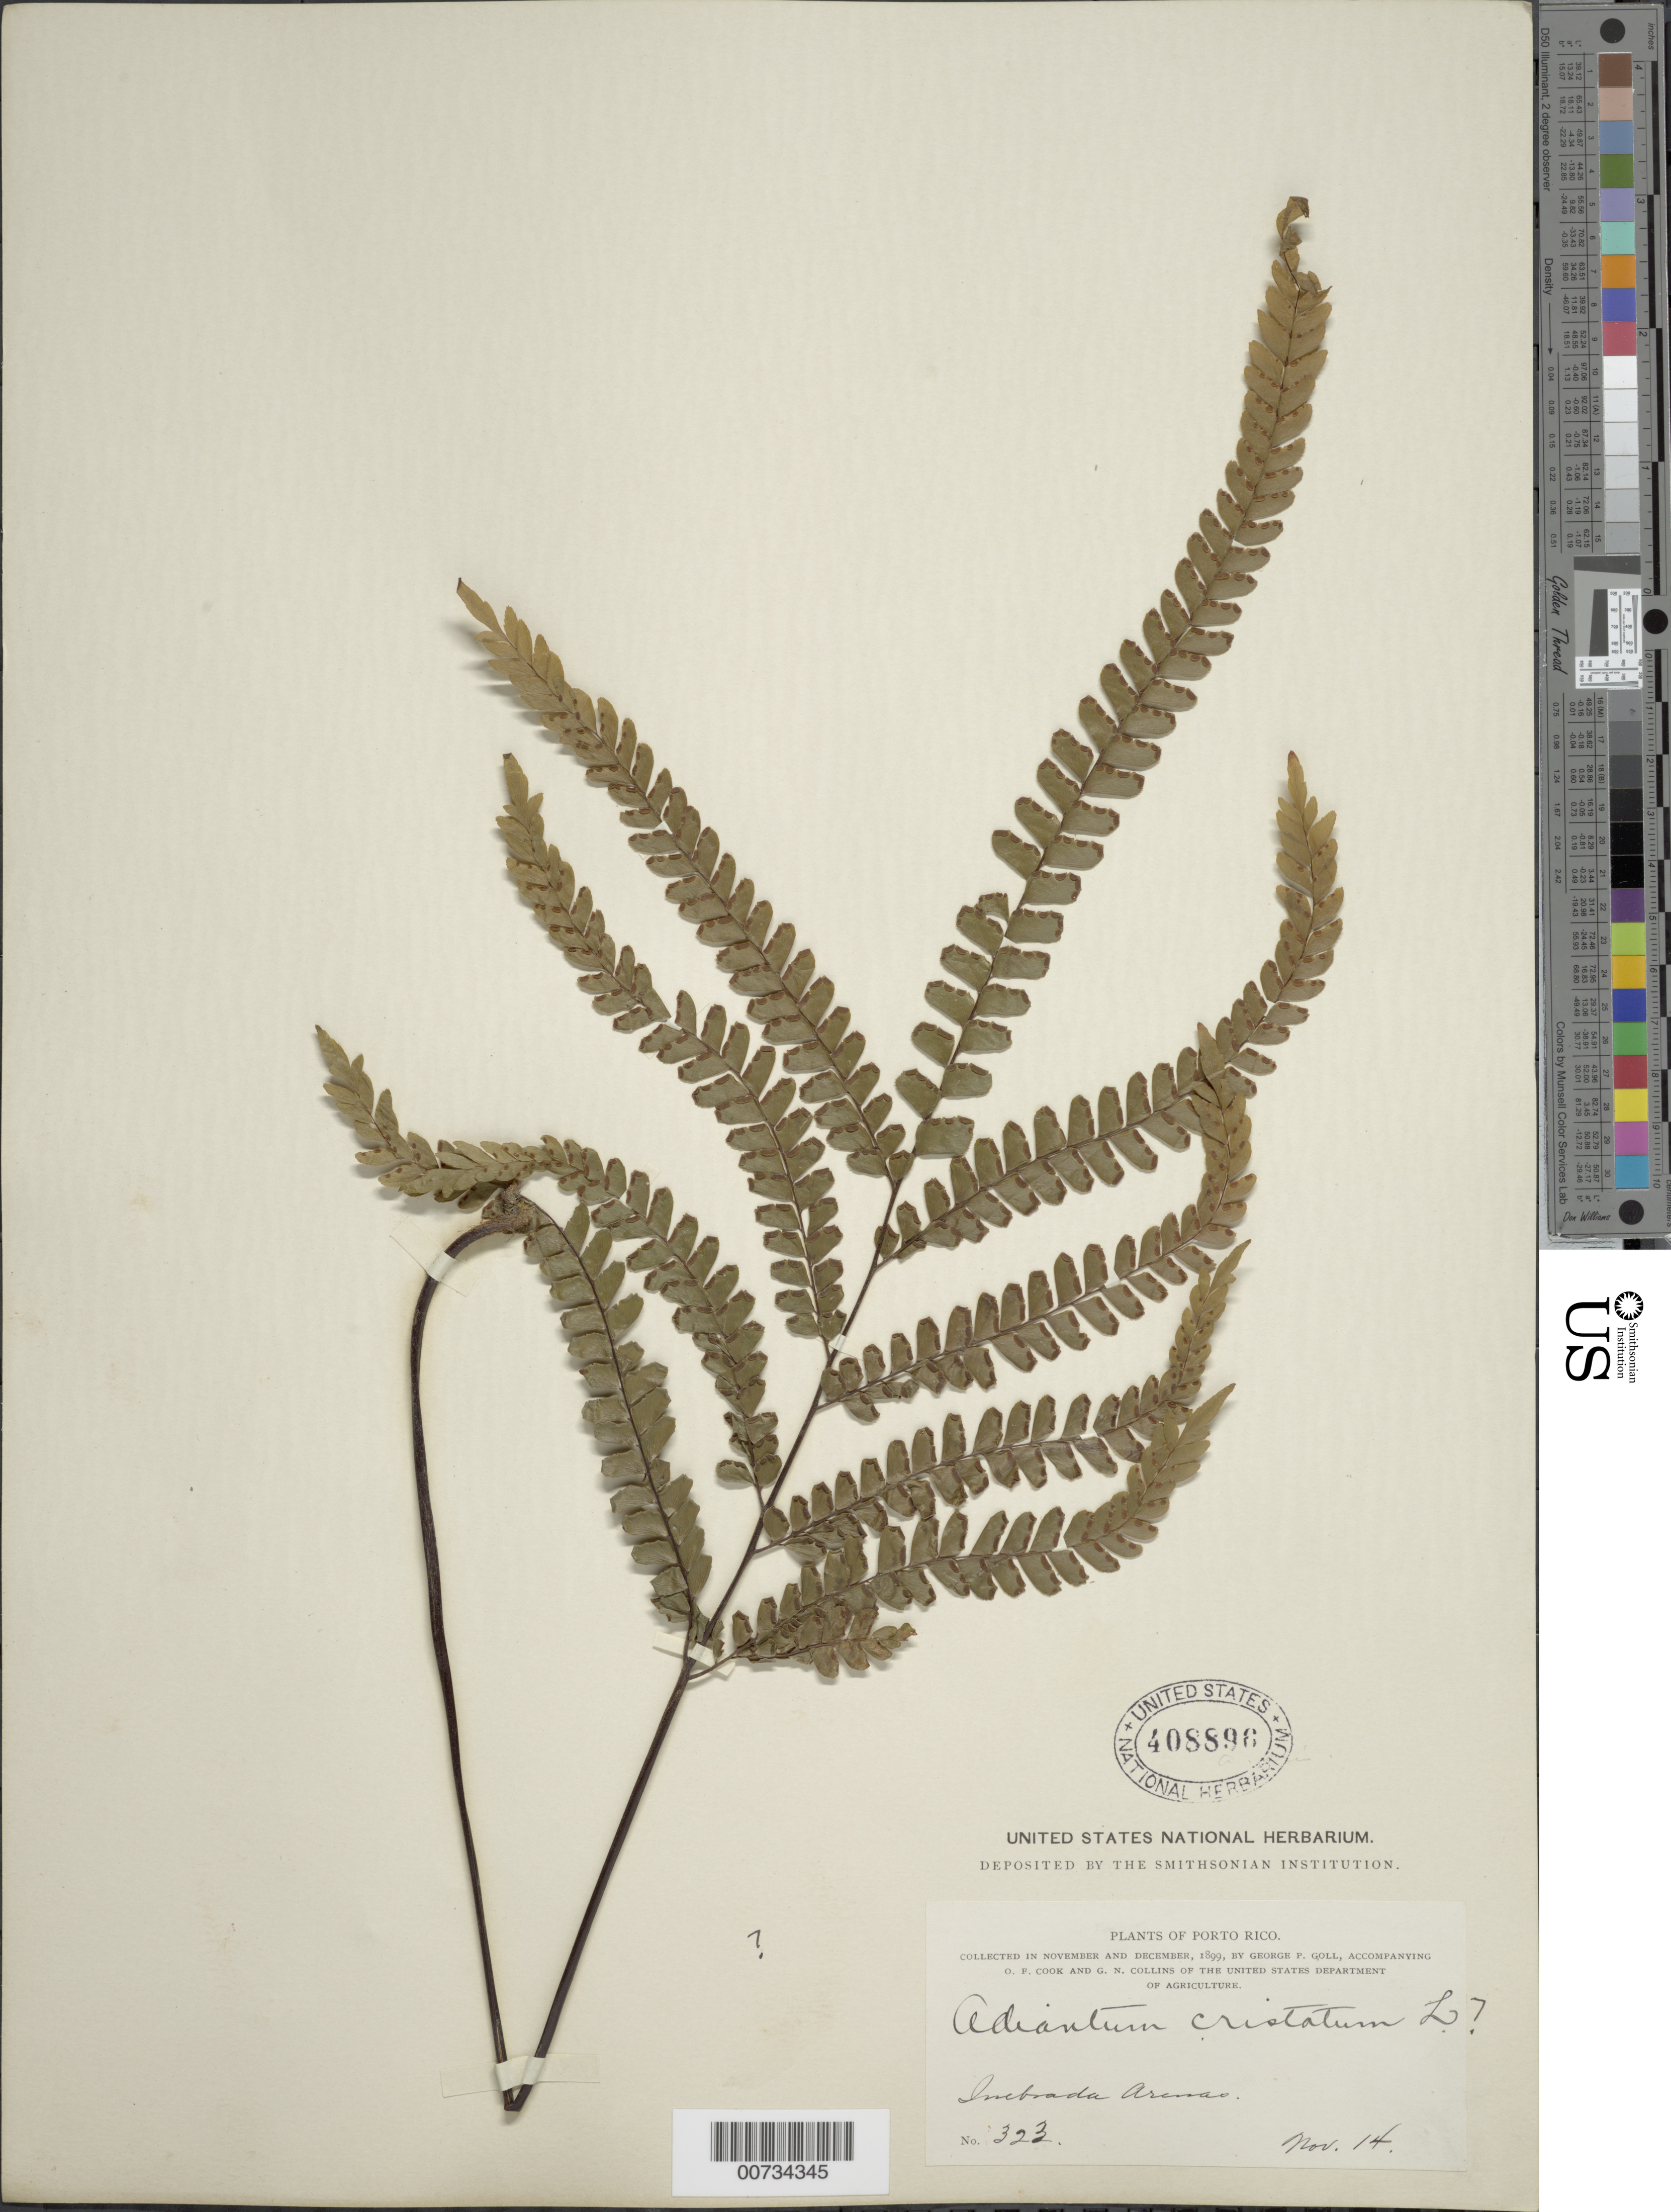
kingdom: Plantae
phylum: Tracheophyta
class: Polypodiopsida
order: Polypodiales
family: Pteridaceae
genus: Adiantum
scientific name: Adiantum pyramidale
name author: (L.) Willd.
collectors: G. Goll, O. F. Cook & G. N. Collins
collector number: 323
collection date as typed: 14 Nov 1899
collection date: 1899-11-14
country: Puerto Rico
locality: Quebrada Arenas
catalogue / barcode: US 408896